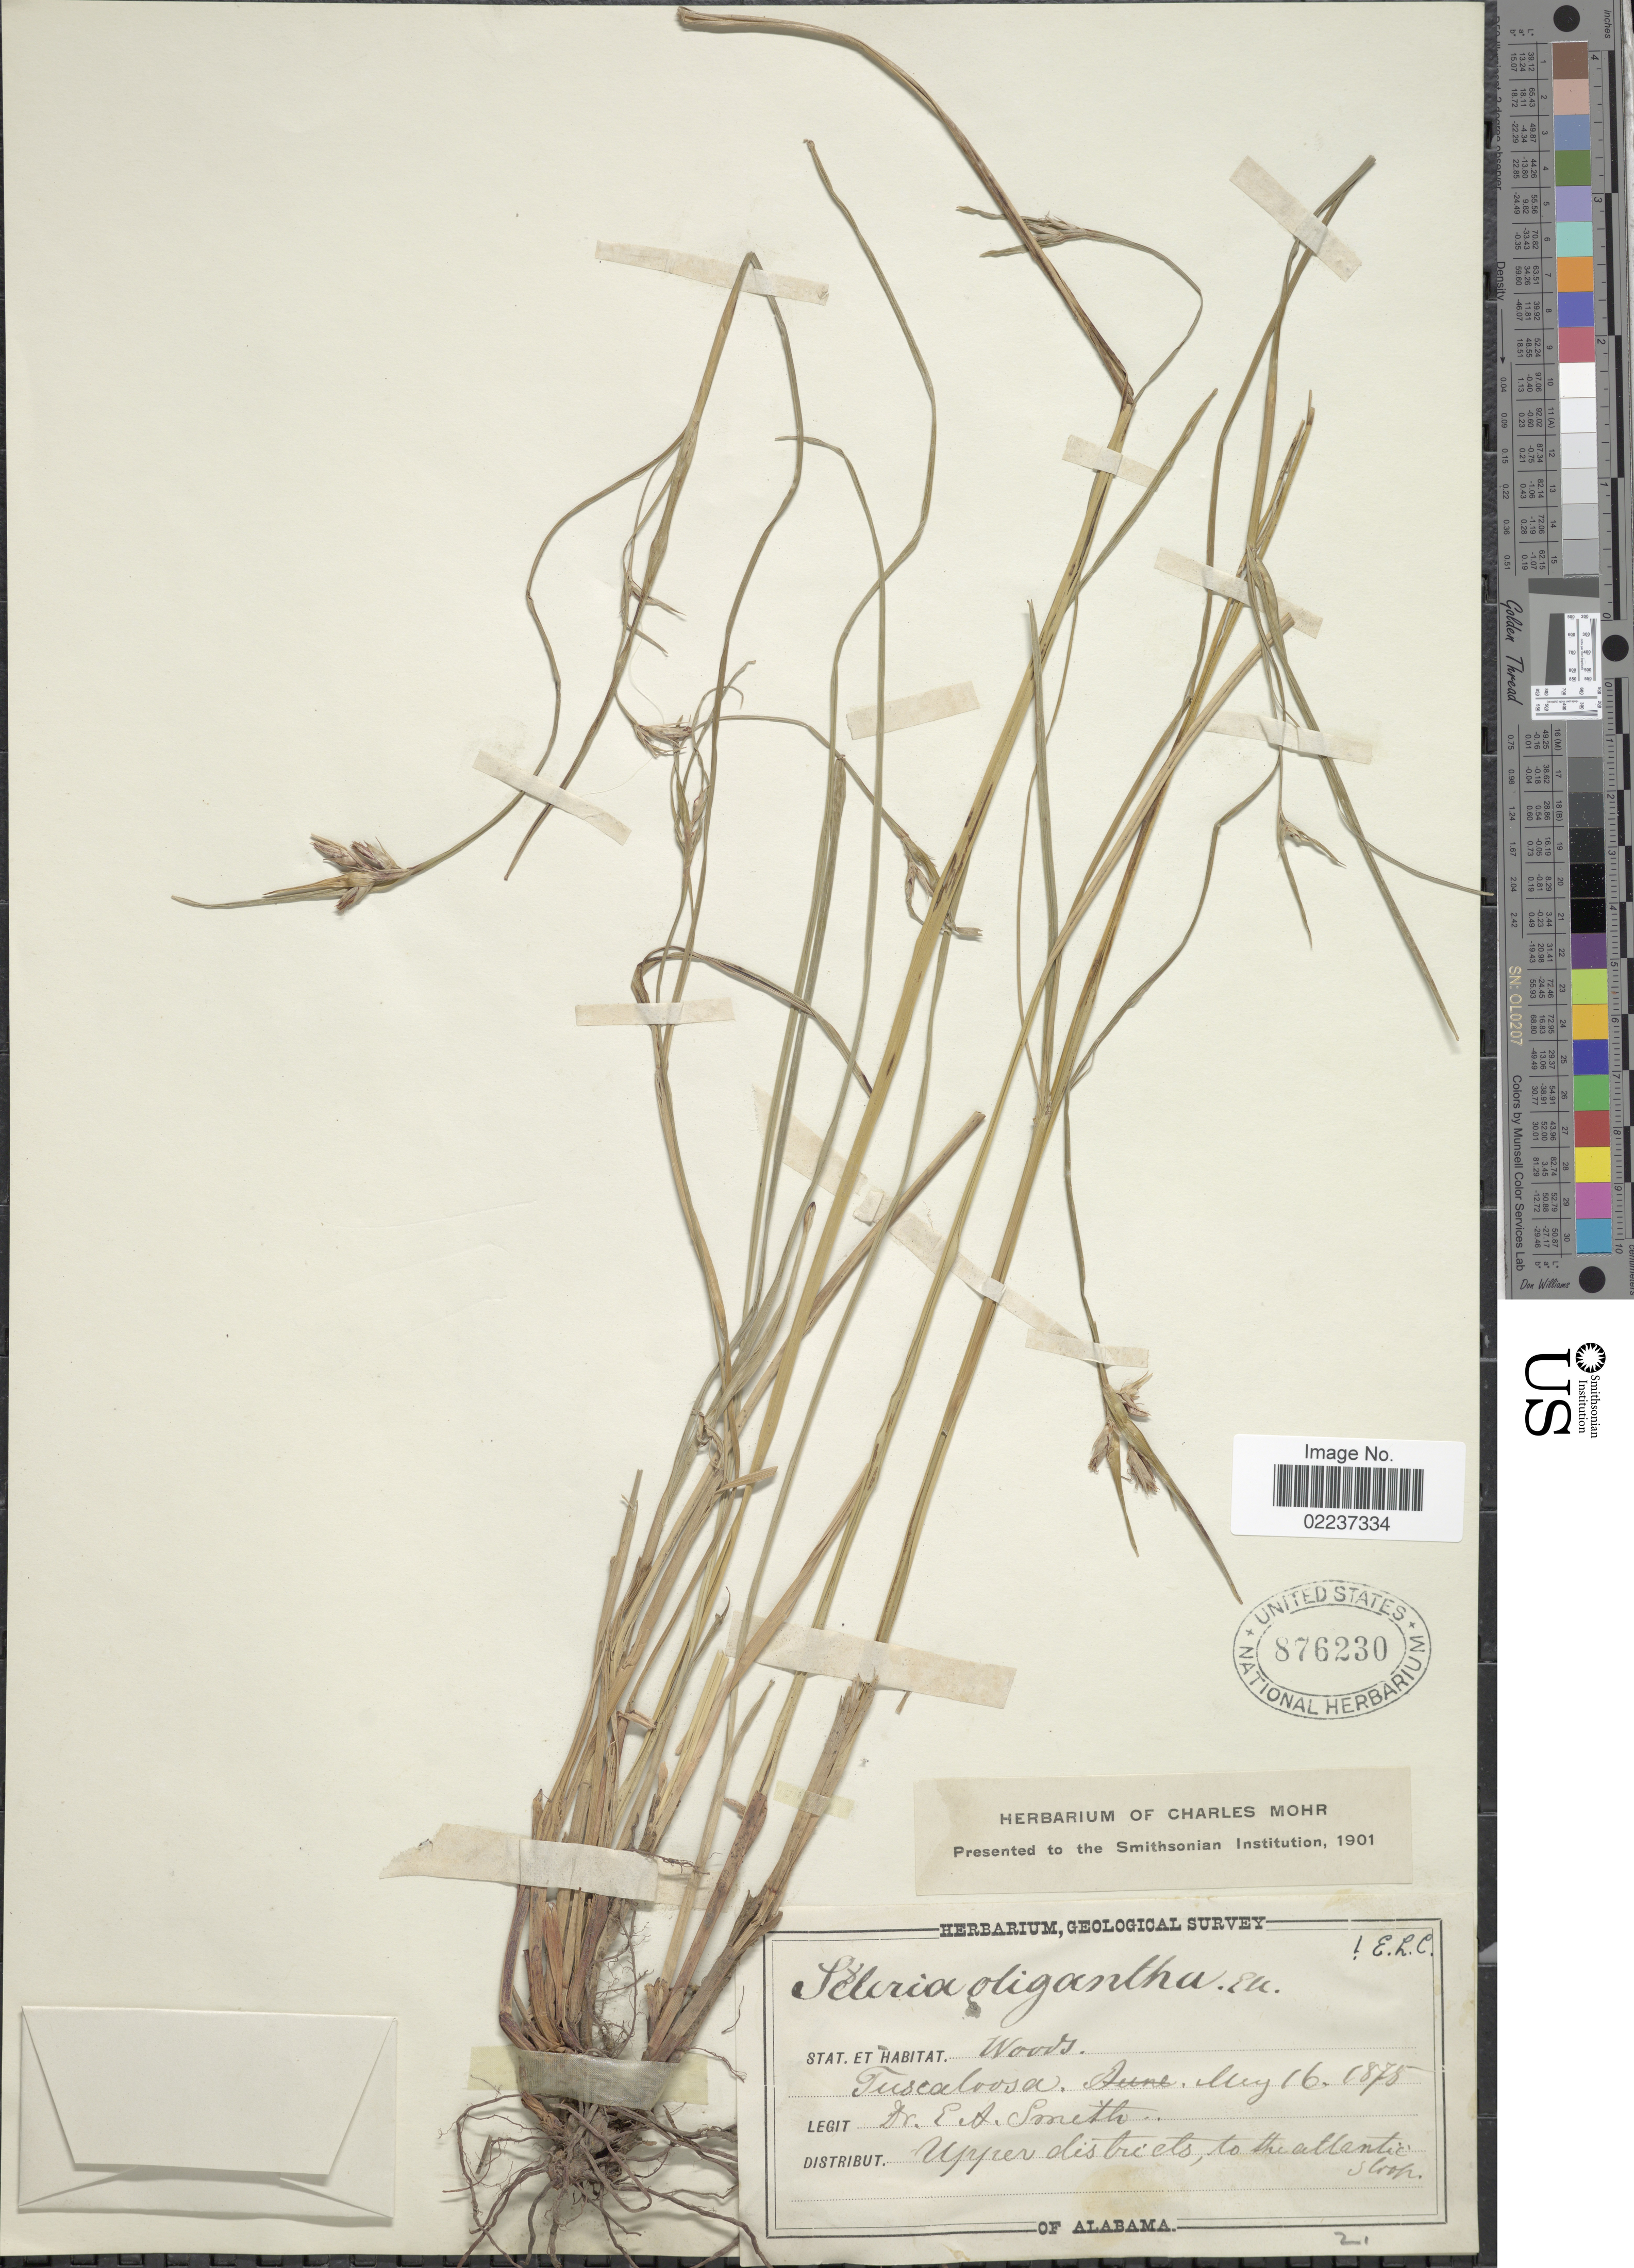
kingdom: Plantae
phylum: Tracheophyta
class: Liliopsida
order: Poales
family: Cyperaceae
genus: Scleria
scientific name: Scleria oligantha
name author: Michx.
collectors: E. A. Smith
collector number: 2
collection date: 1875-05-16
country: United States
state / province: Alabama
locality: Tuscaloosa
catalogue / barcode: US 876230